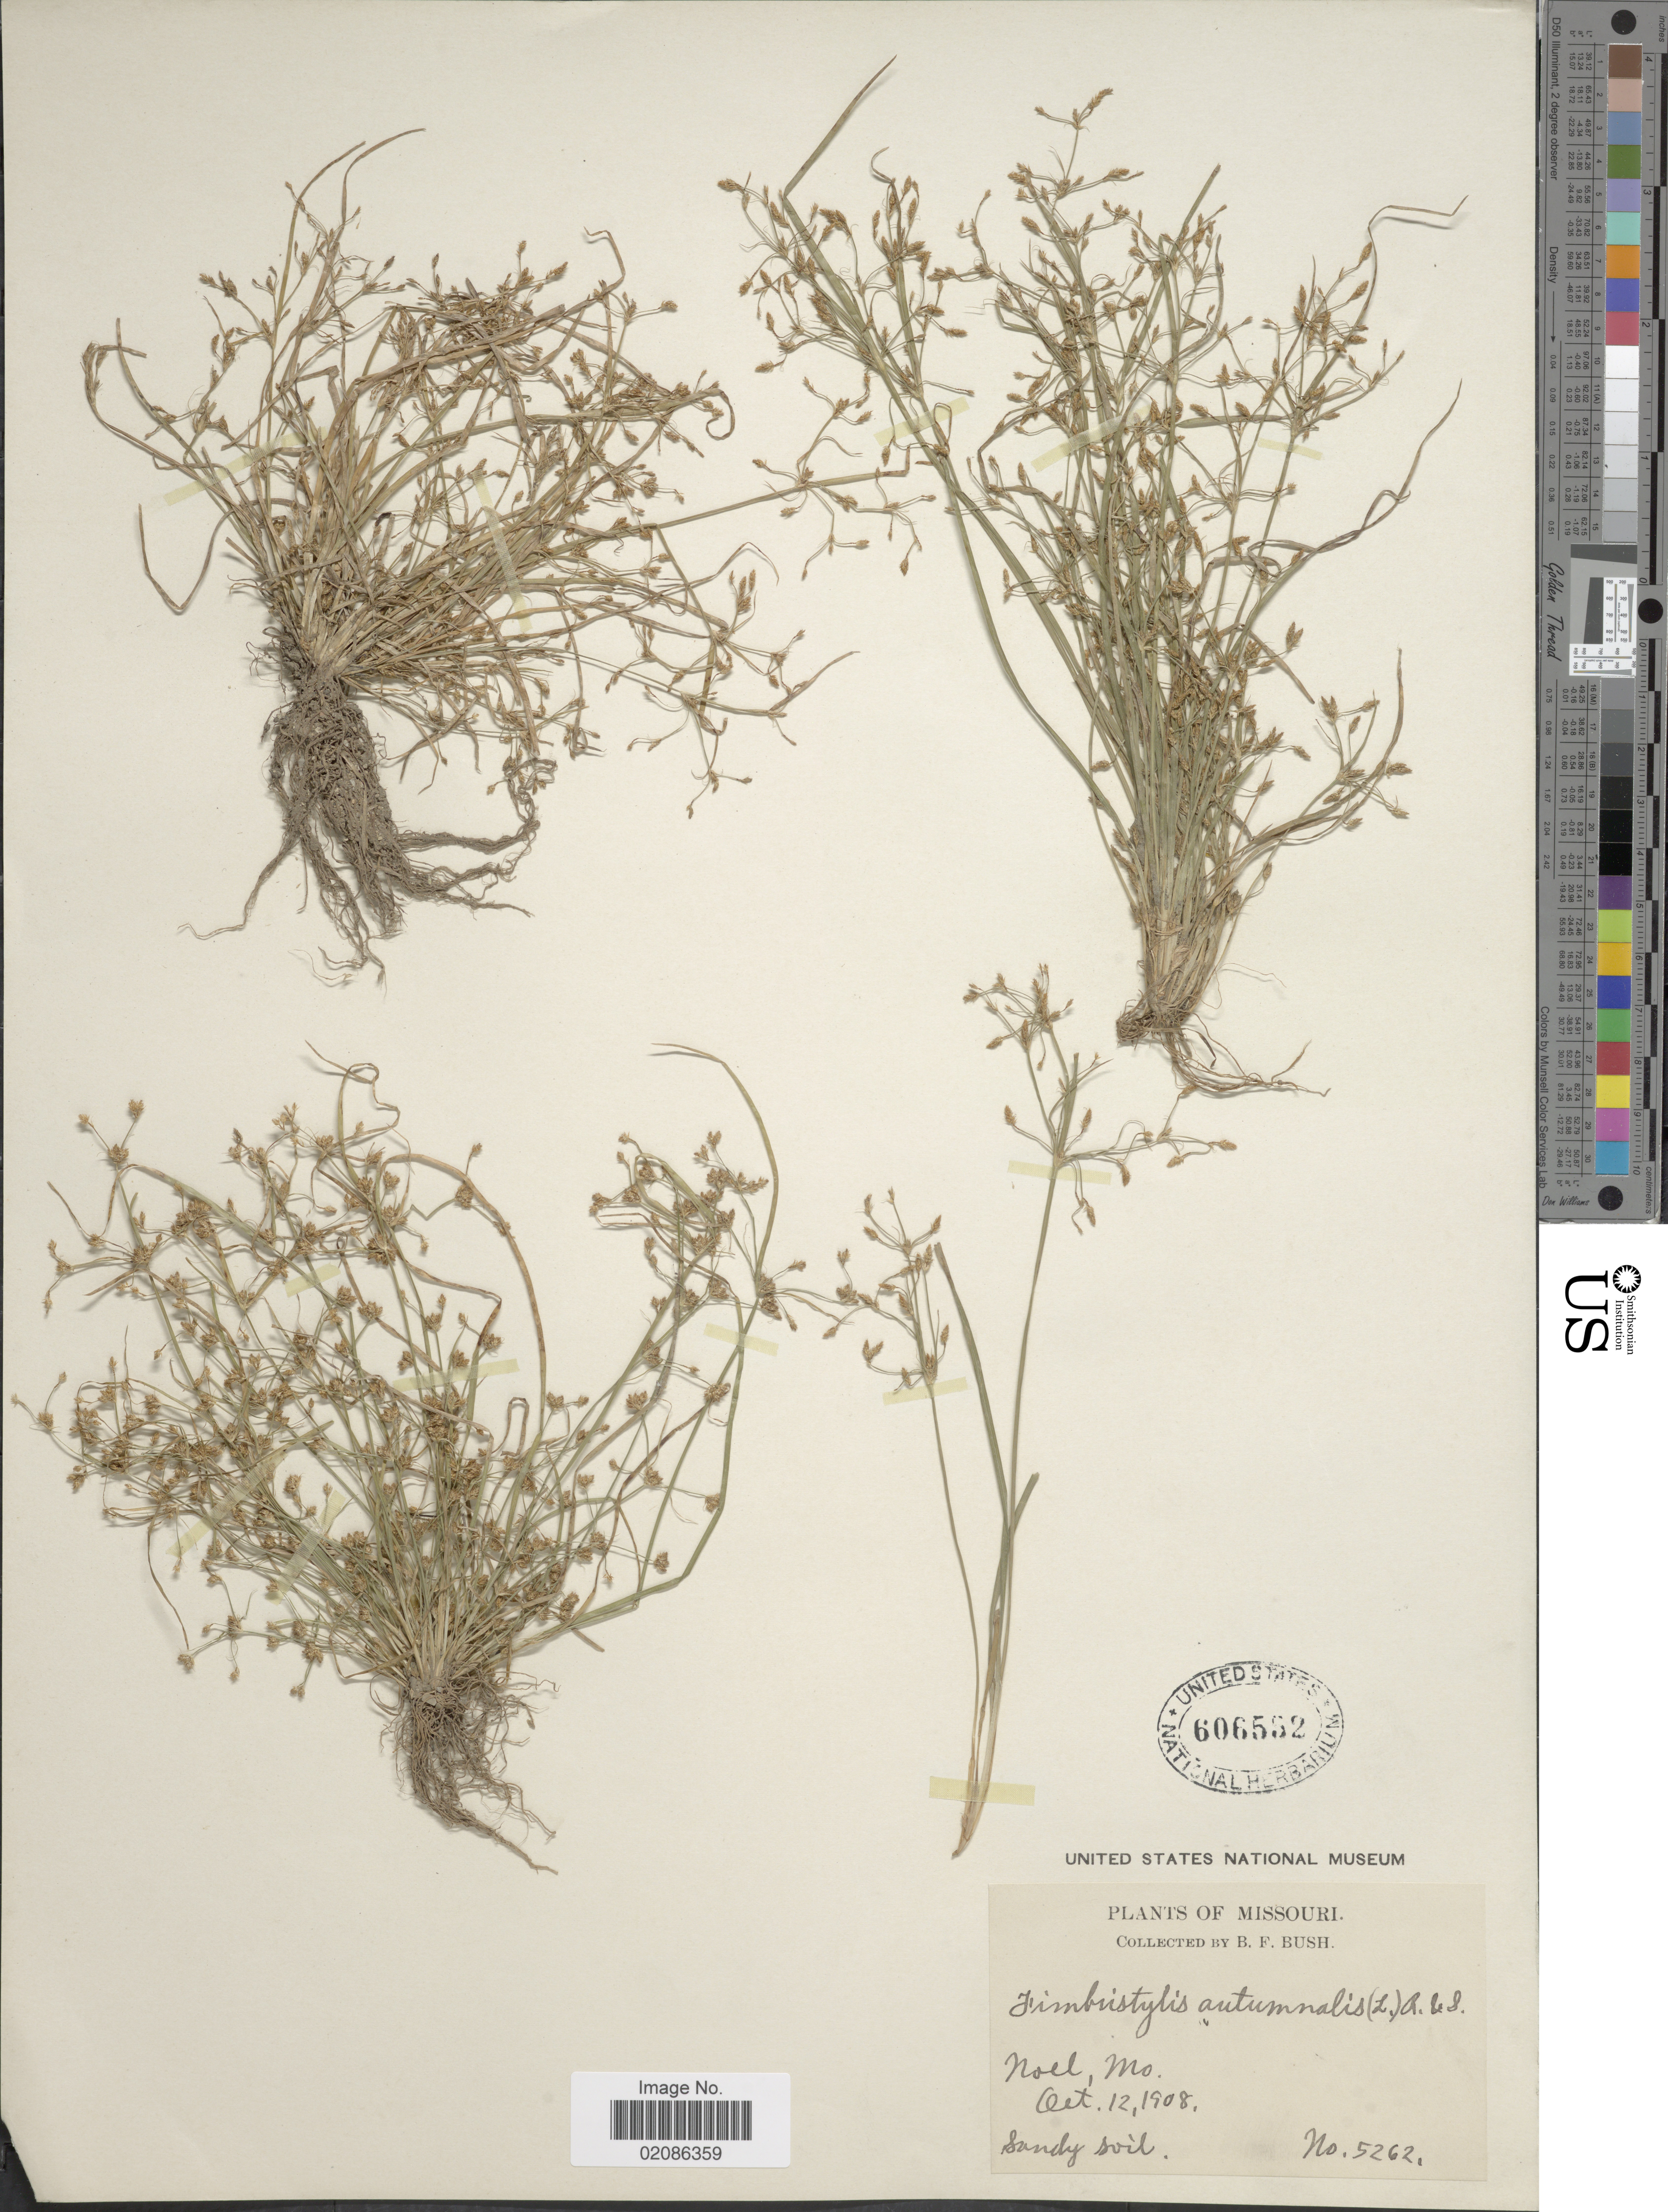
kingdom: Plantae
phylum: Tracheophyta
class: Liliopsida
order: Poales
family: Cyperaceae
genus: Fimbristylis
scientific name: Fimbristylis autumnalis (L.) Roem. & Schult.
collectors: B. F. Bush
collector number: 5262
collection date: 1908-10-12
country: United States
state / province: Missouri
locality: Noel, Sandy soil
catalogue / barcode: US 606532